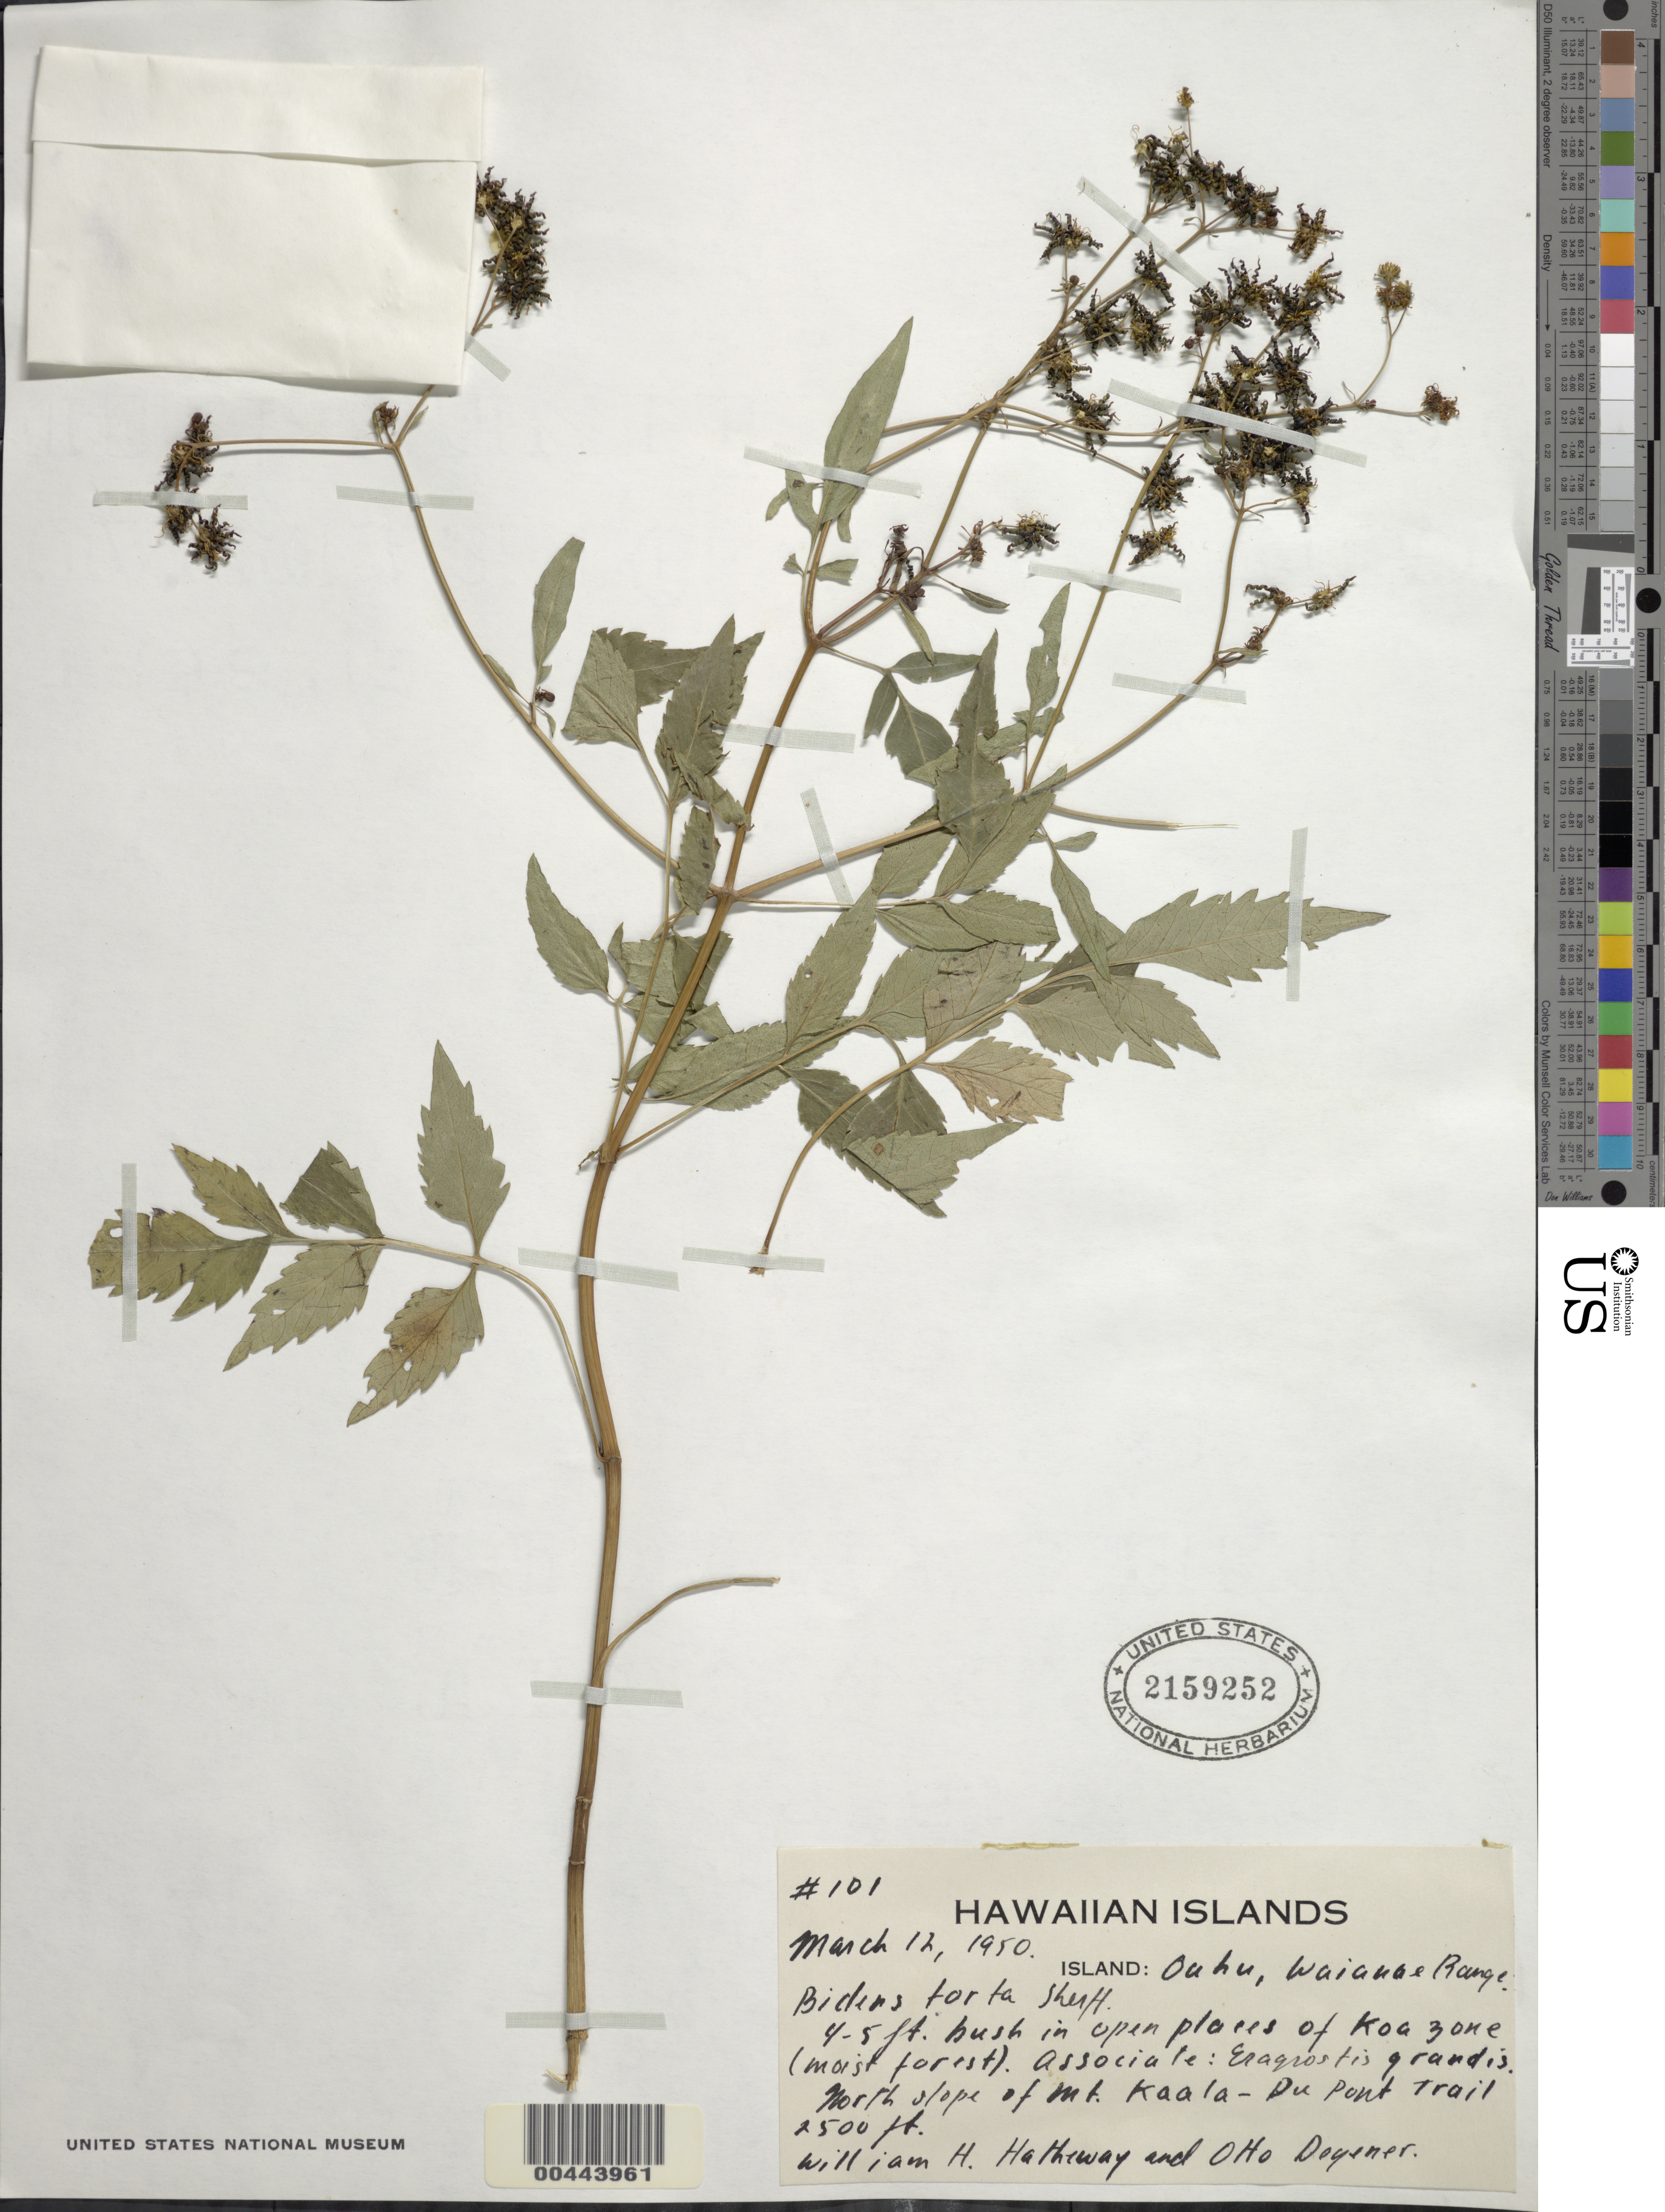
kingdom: Plantae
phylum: Tracheophyta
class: Magnoliopsida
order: Asterales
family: Asteraceae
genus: Bidens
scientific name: Bidens torta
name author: Sherff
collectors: W. H. Hatheway & O. Degener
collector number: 101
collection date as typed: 12 Mar 1950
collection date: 1950-03-12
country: United States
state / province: Hawaii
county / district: Honolulu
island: Oahu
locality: Waianae Range, N slope of Mount Kaala-Dupont Trail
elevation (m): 762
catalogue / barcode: US 2159252